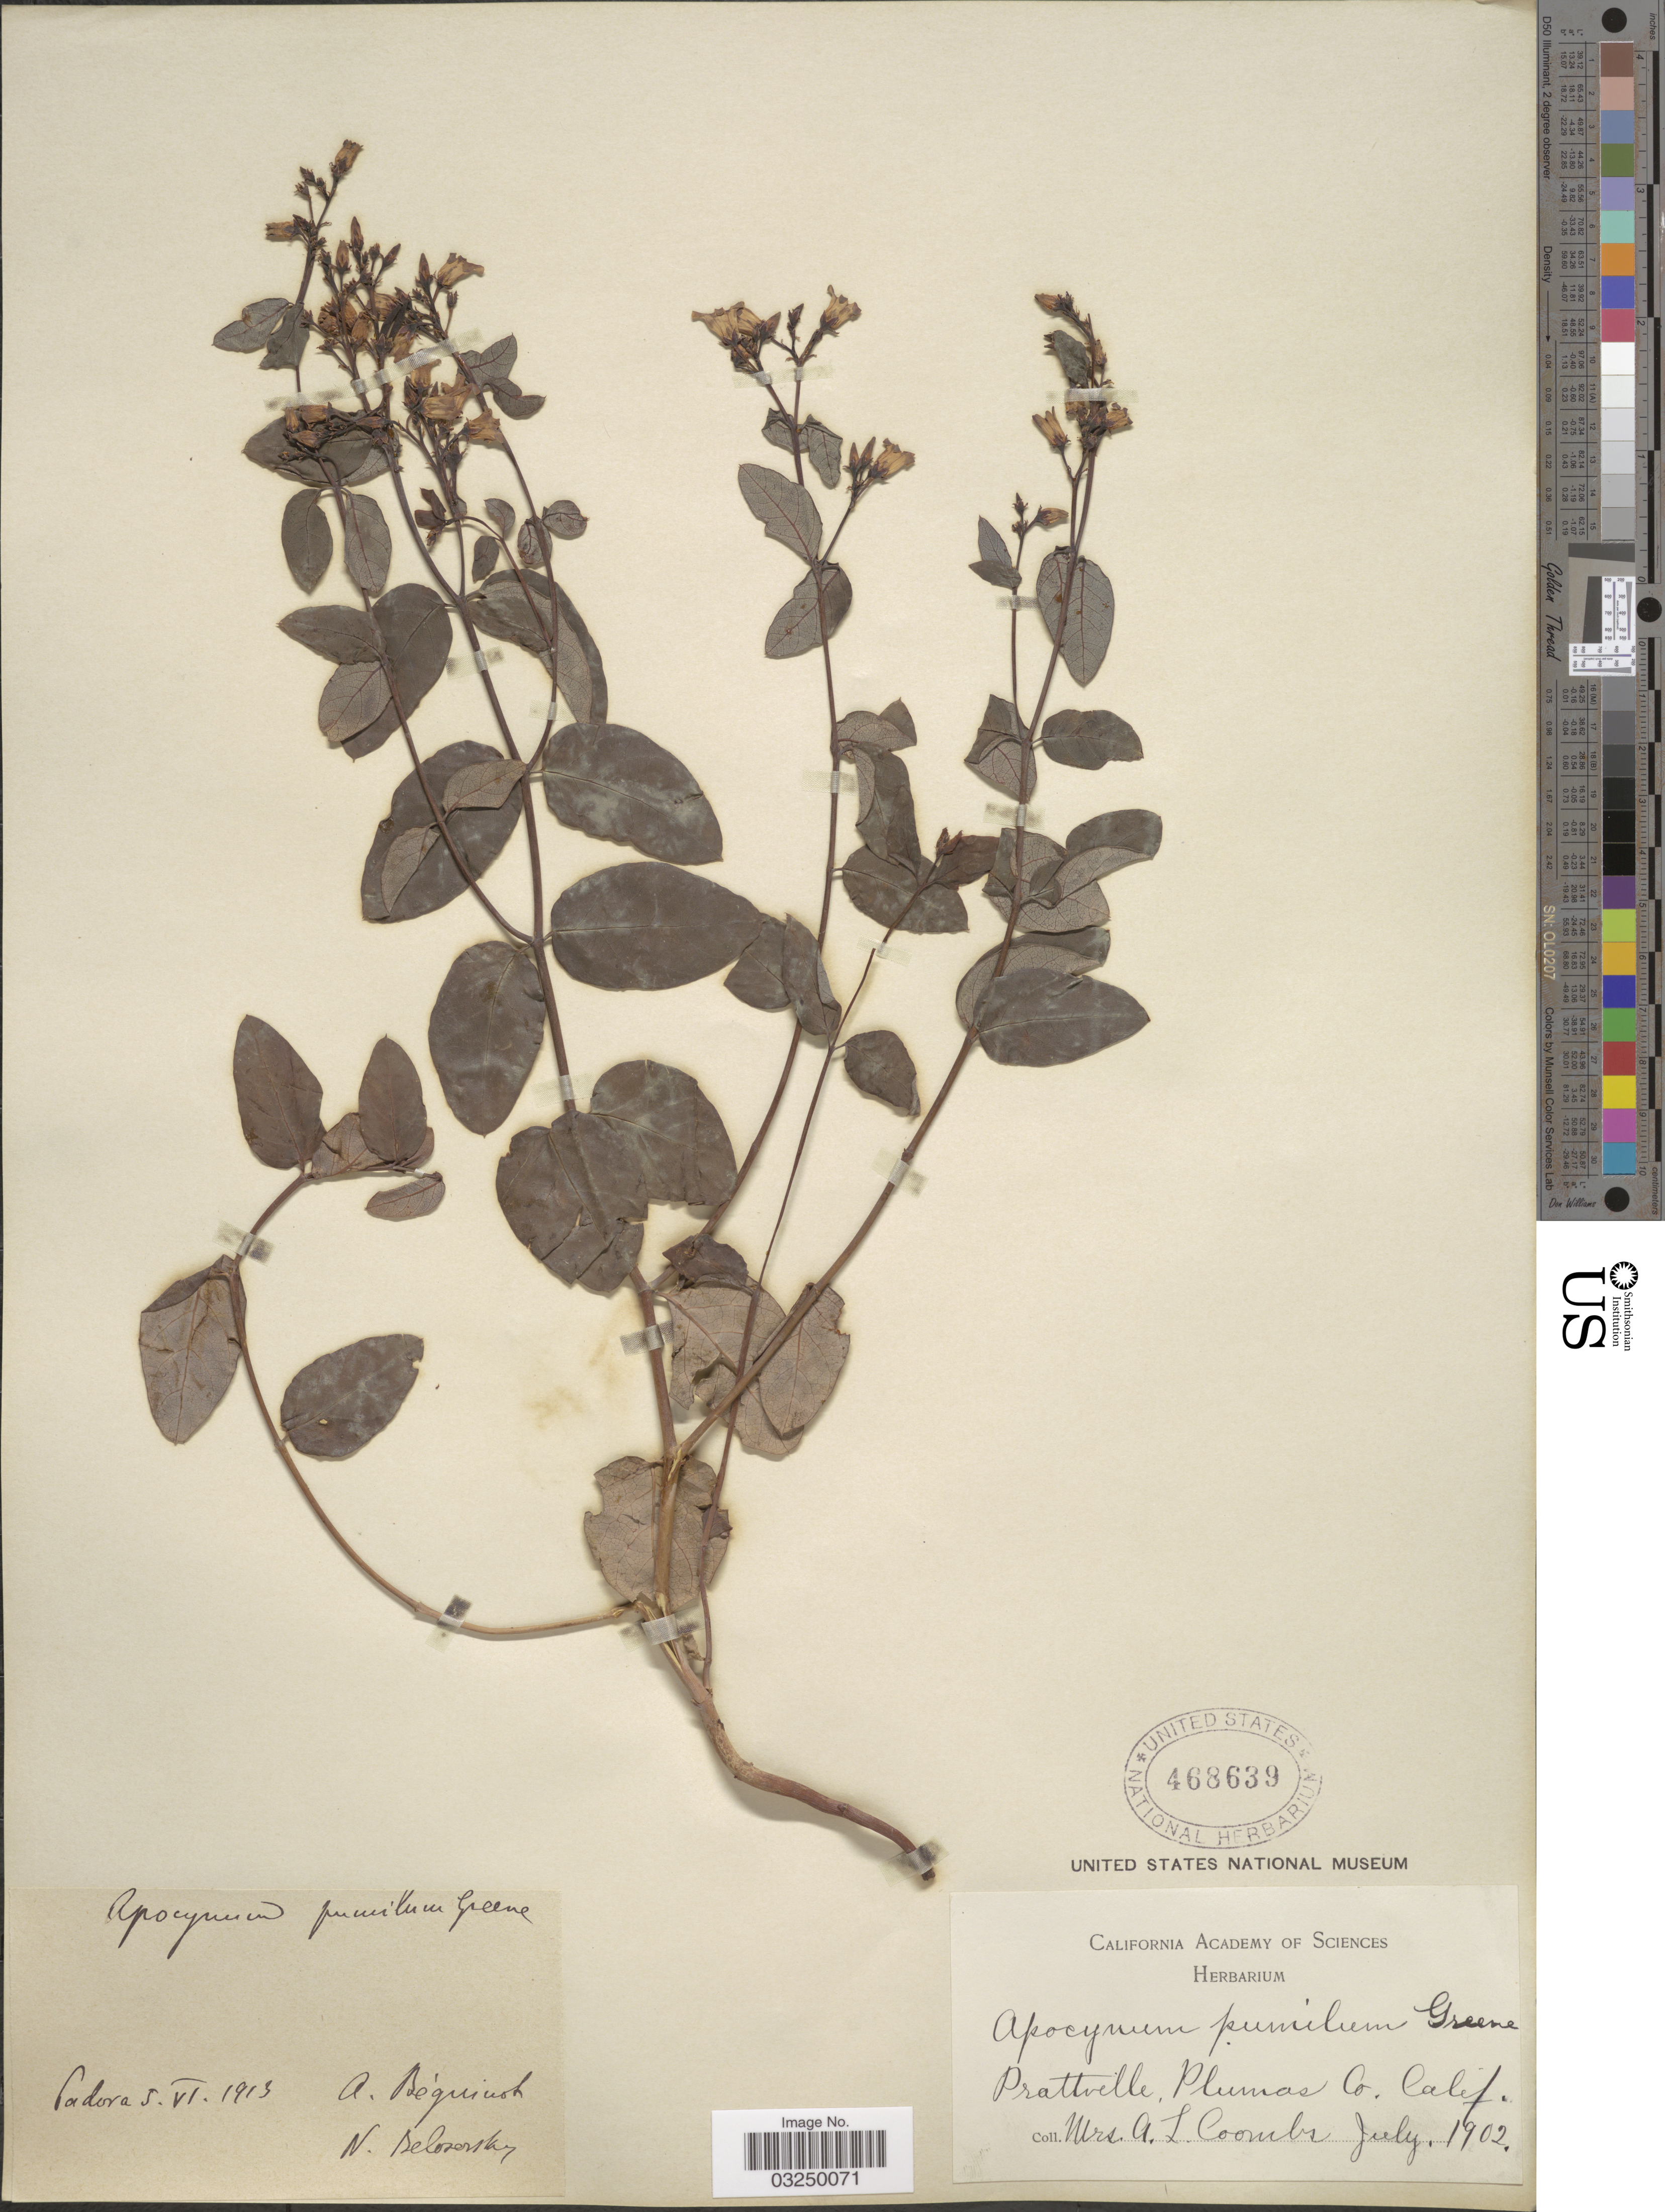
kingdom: Plantae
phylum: Tracheophyta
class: Magnoliopsida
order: Gentianales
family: Apocynaceae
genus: Apocynum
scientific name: Apocynum pumilum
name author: (A. Gray) Greene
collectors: A. Coombs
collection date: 1902-07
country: United States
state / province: California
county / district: Plumas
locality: Prattville, Plumas Co.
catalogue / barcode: US 468639